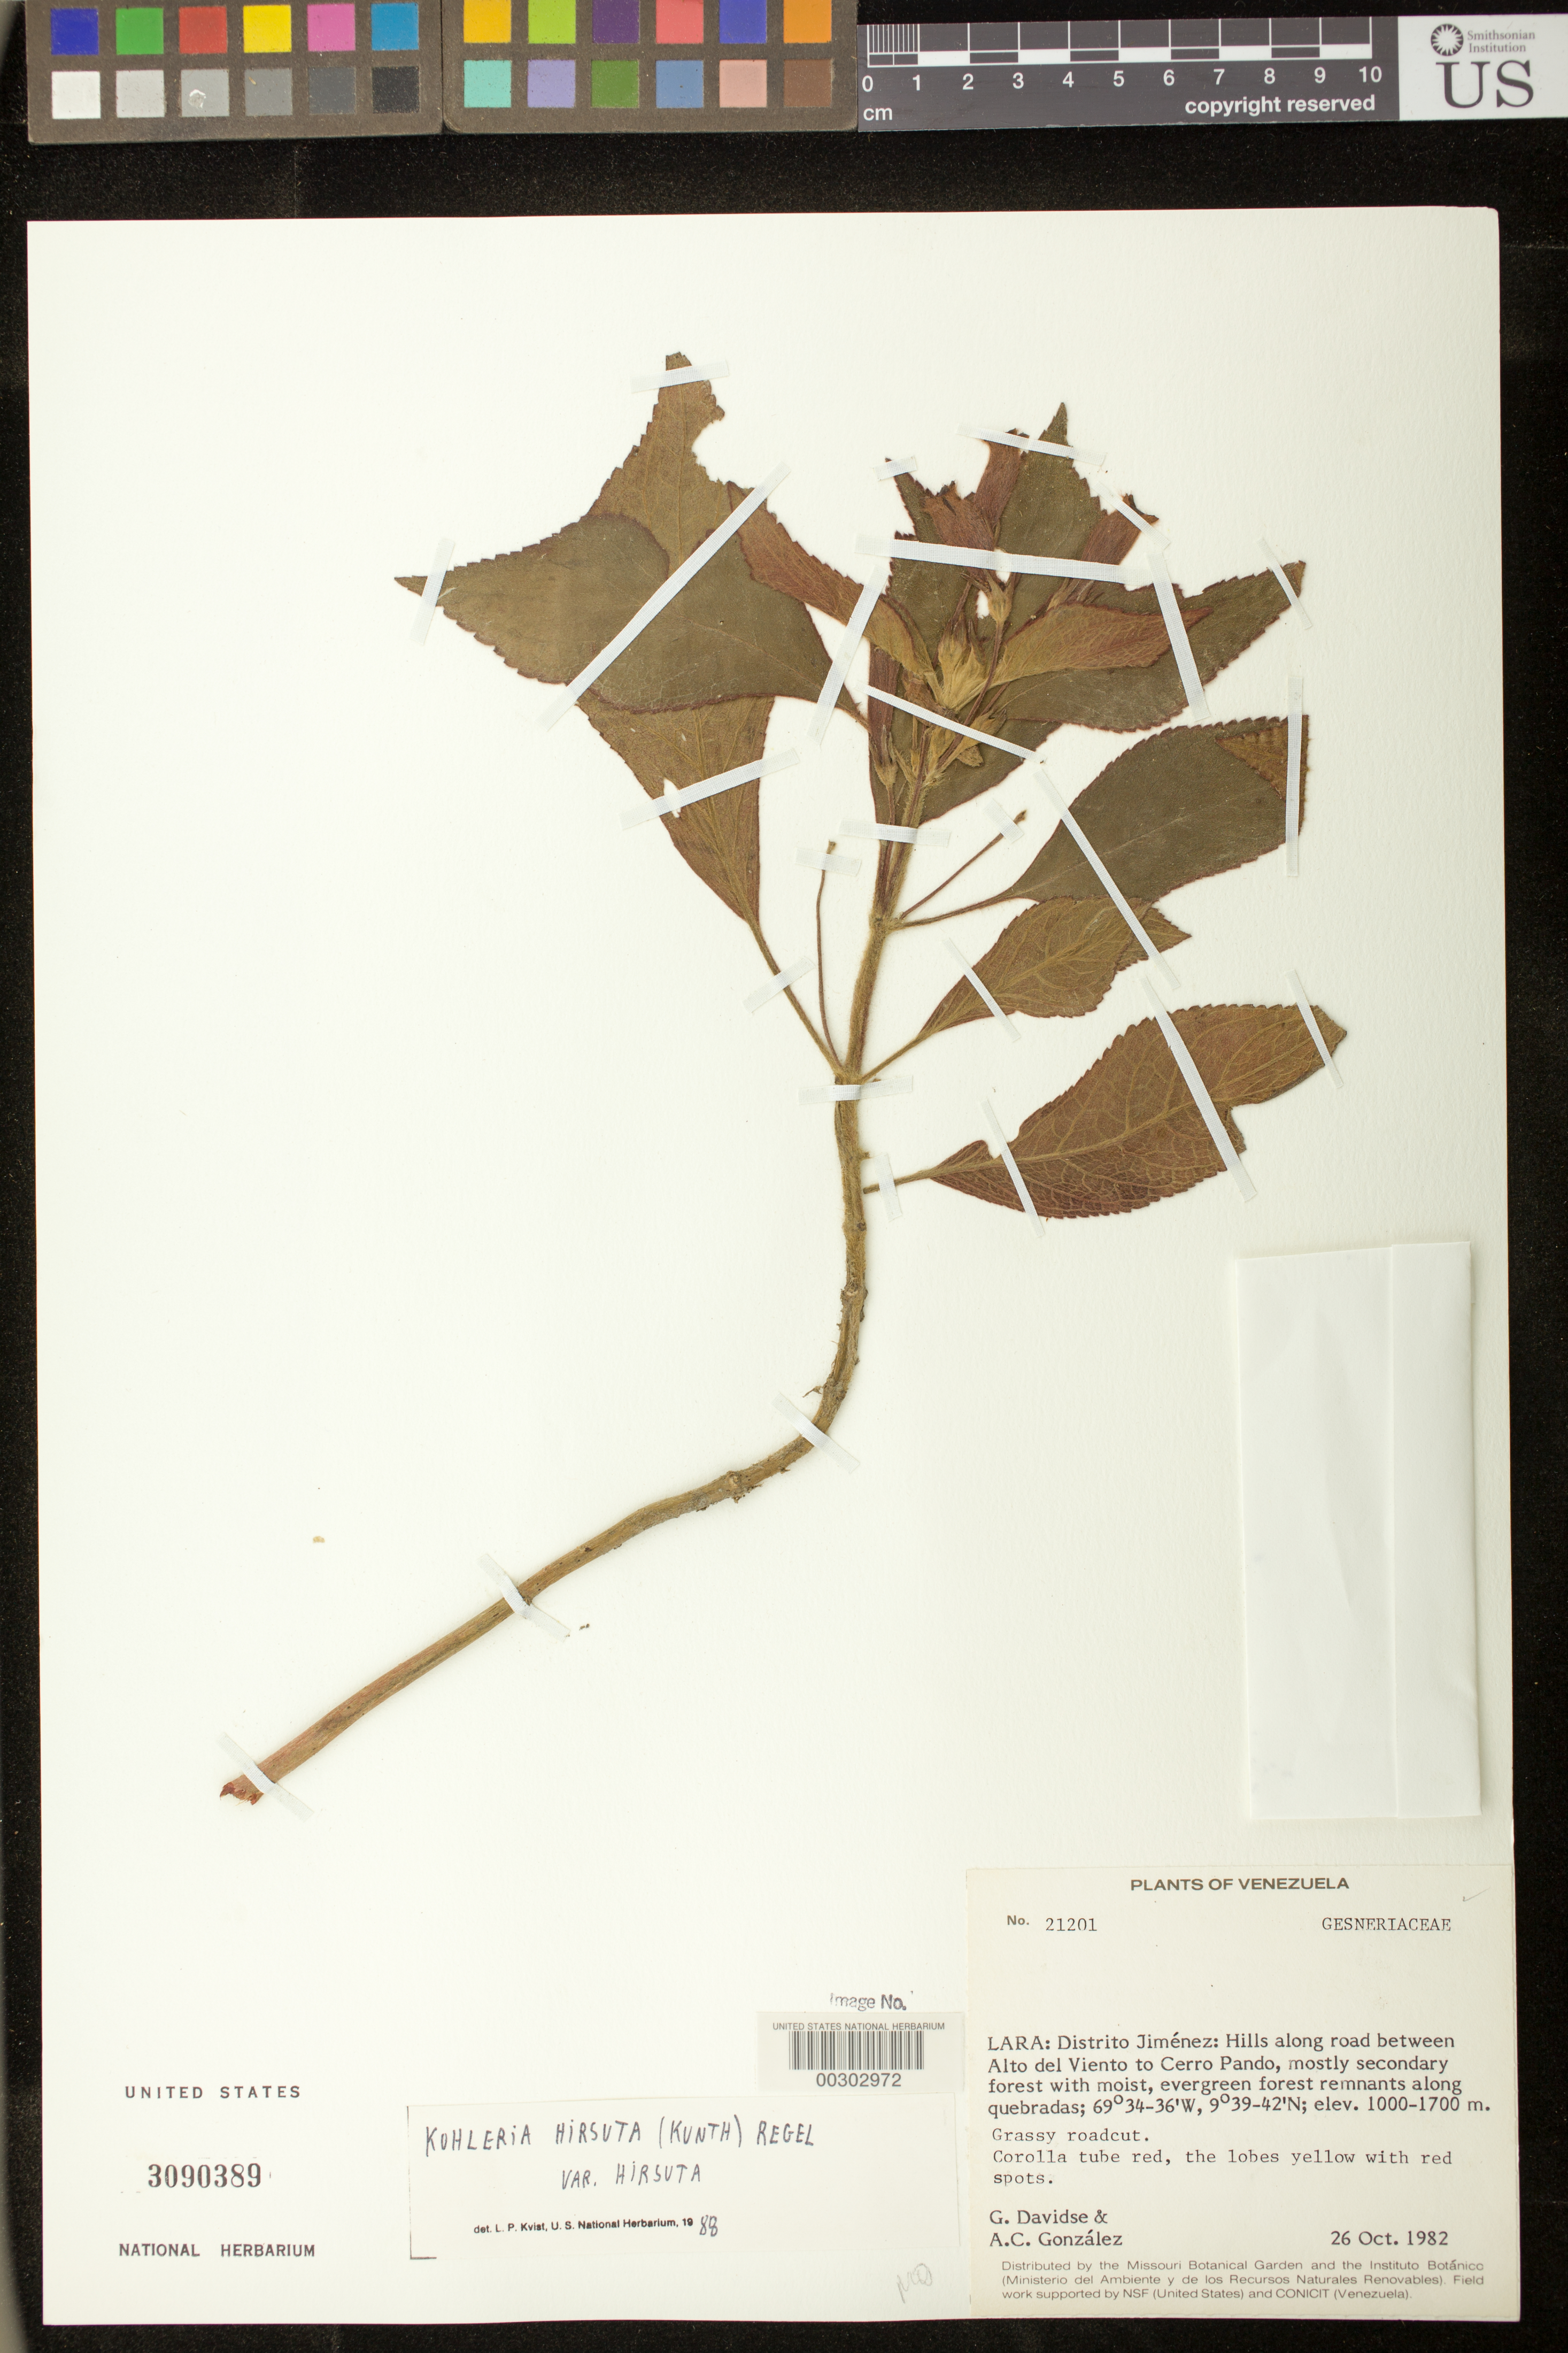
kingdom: Plantae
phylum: Tracheophyta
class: Magnoliopsida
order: Lamiales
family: Gesneriaceae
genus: Kohleria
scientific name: Kohleria hirsuta var. hirsuta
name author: (Kunth) Regel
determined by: Skog, Laurence E.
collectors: G. Davidse & A. C. González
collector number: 21201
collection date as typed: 26 Oct 1982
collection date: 1982-10-26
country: Venezuela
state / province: Lara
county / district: Jiménez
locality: Distrito Jiménez: Hills along road between Alto del Viento to Cerro Pando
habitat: Mostly secondary forest with moist, evergreen forest remnants along quebradas. Grassy roadcut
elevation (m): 1000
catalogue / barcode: US 3090389